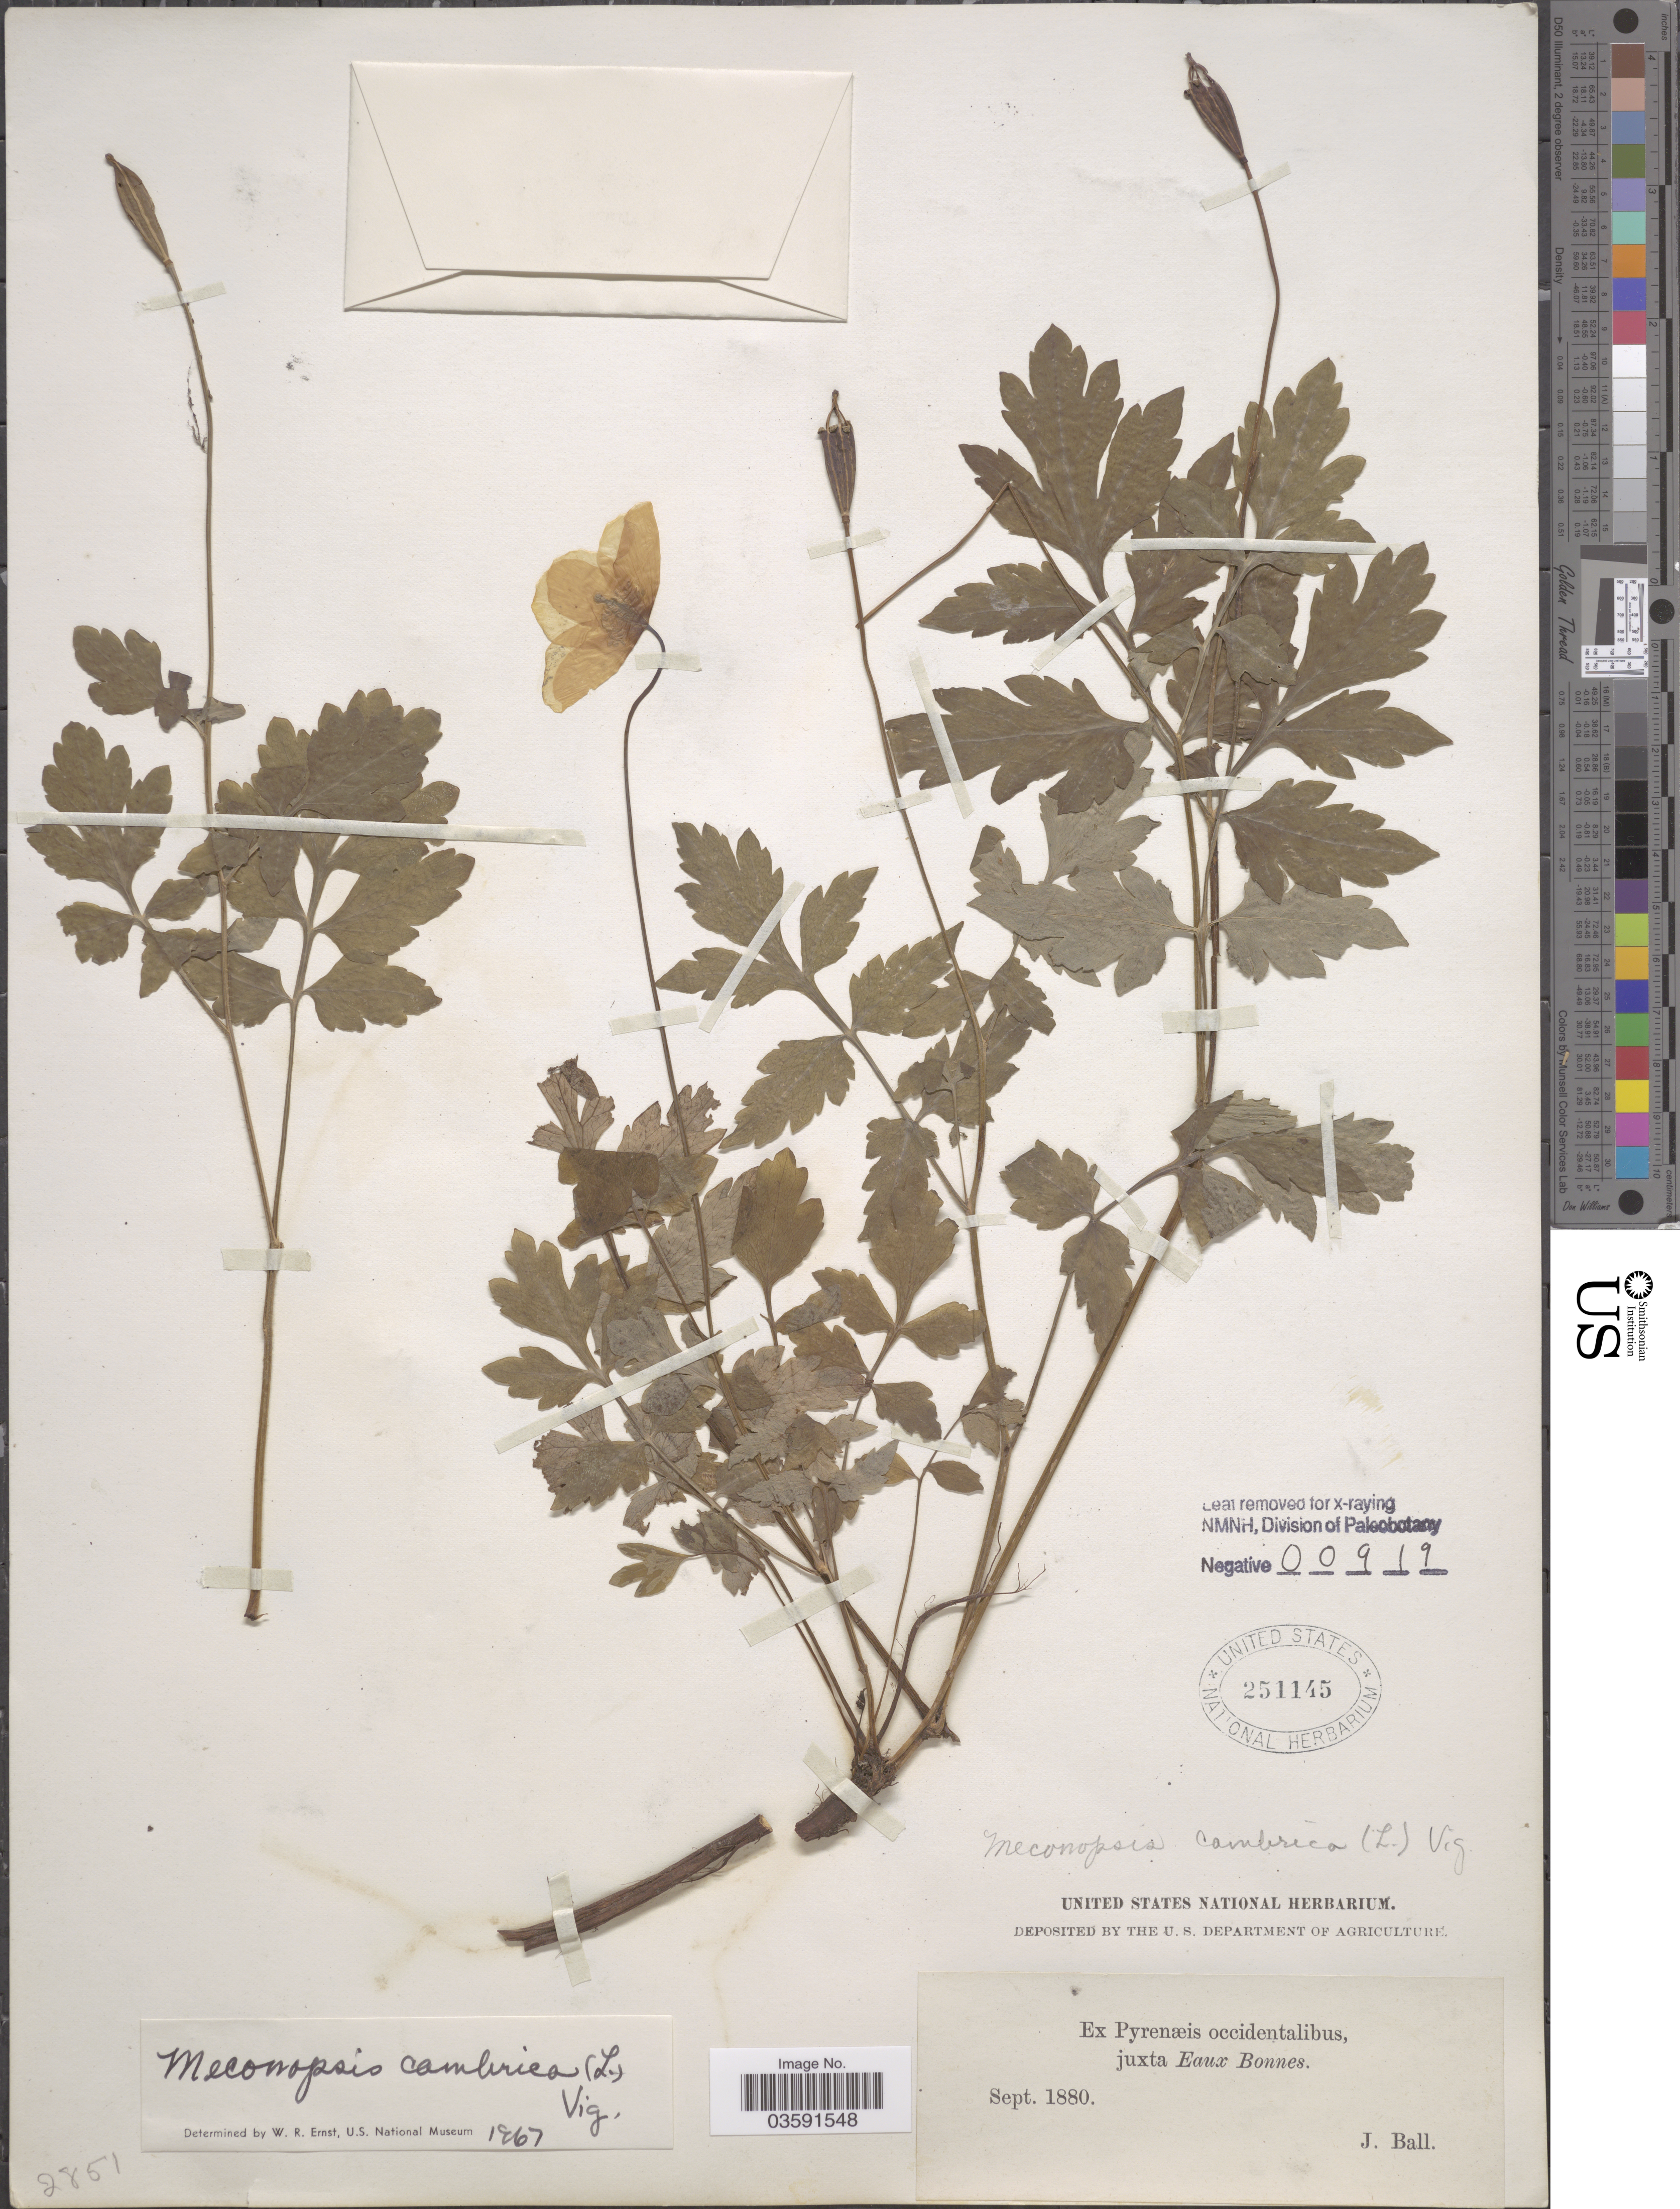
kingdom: Plantae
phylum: Tracheophyta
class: Magnoliopsida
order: Ranunculales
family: Papaveraceae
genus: Papaver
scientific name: Papaver cambricum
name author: L.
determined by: Strong, M. T., (US), Smithsonian Institution - National Museum of Natural History (UNITED STATES)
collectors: J. Ball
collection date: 1880-09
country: France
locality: Ex Pyrenæis occidentalibus, juxta Eaux Bonnes.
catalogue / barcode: US 251145